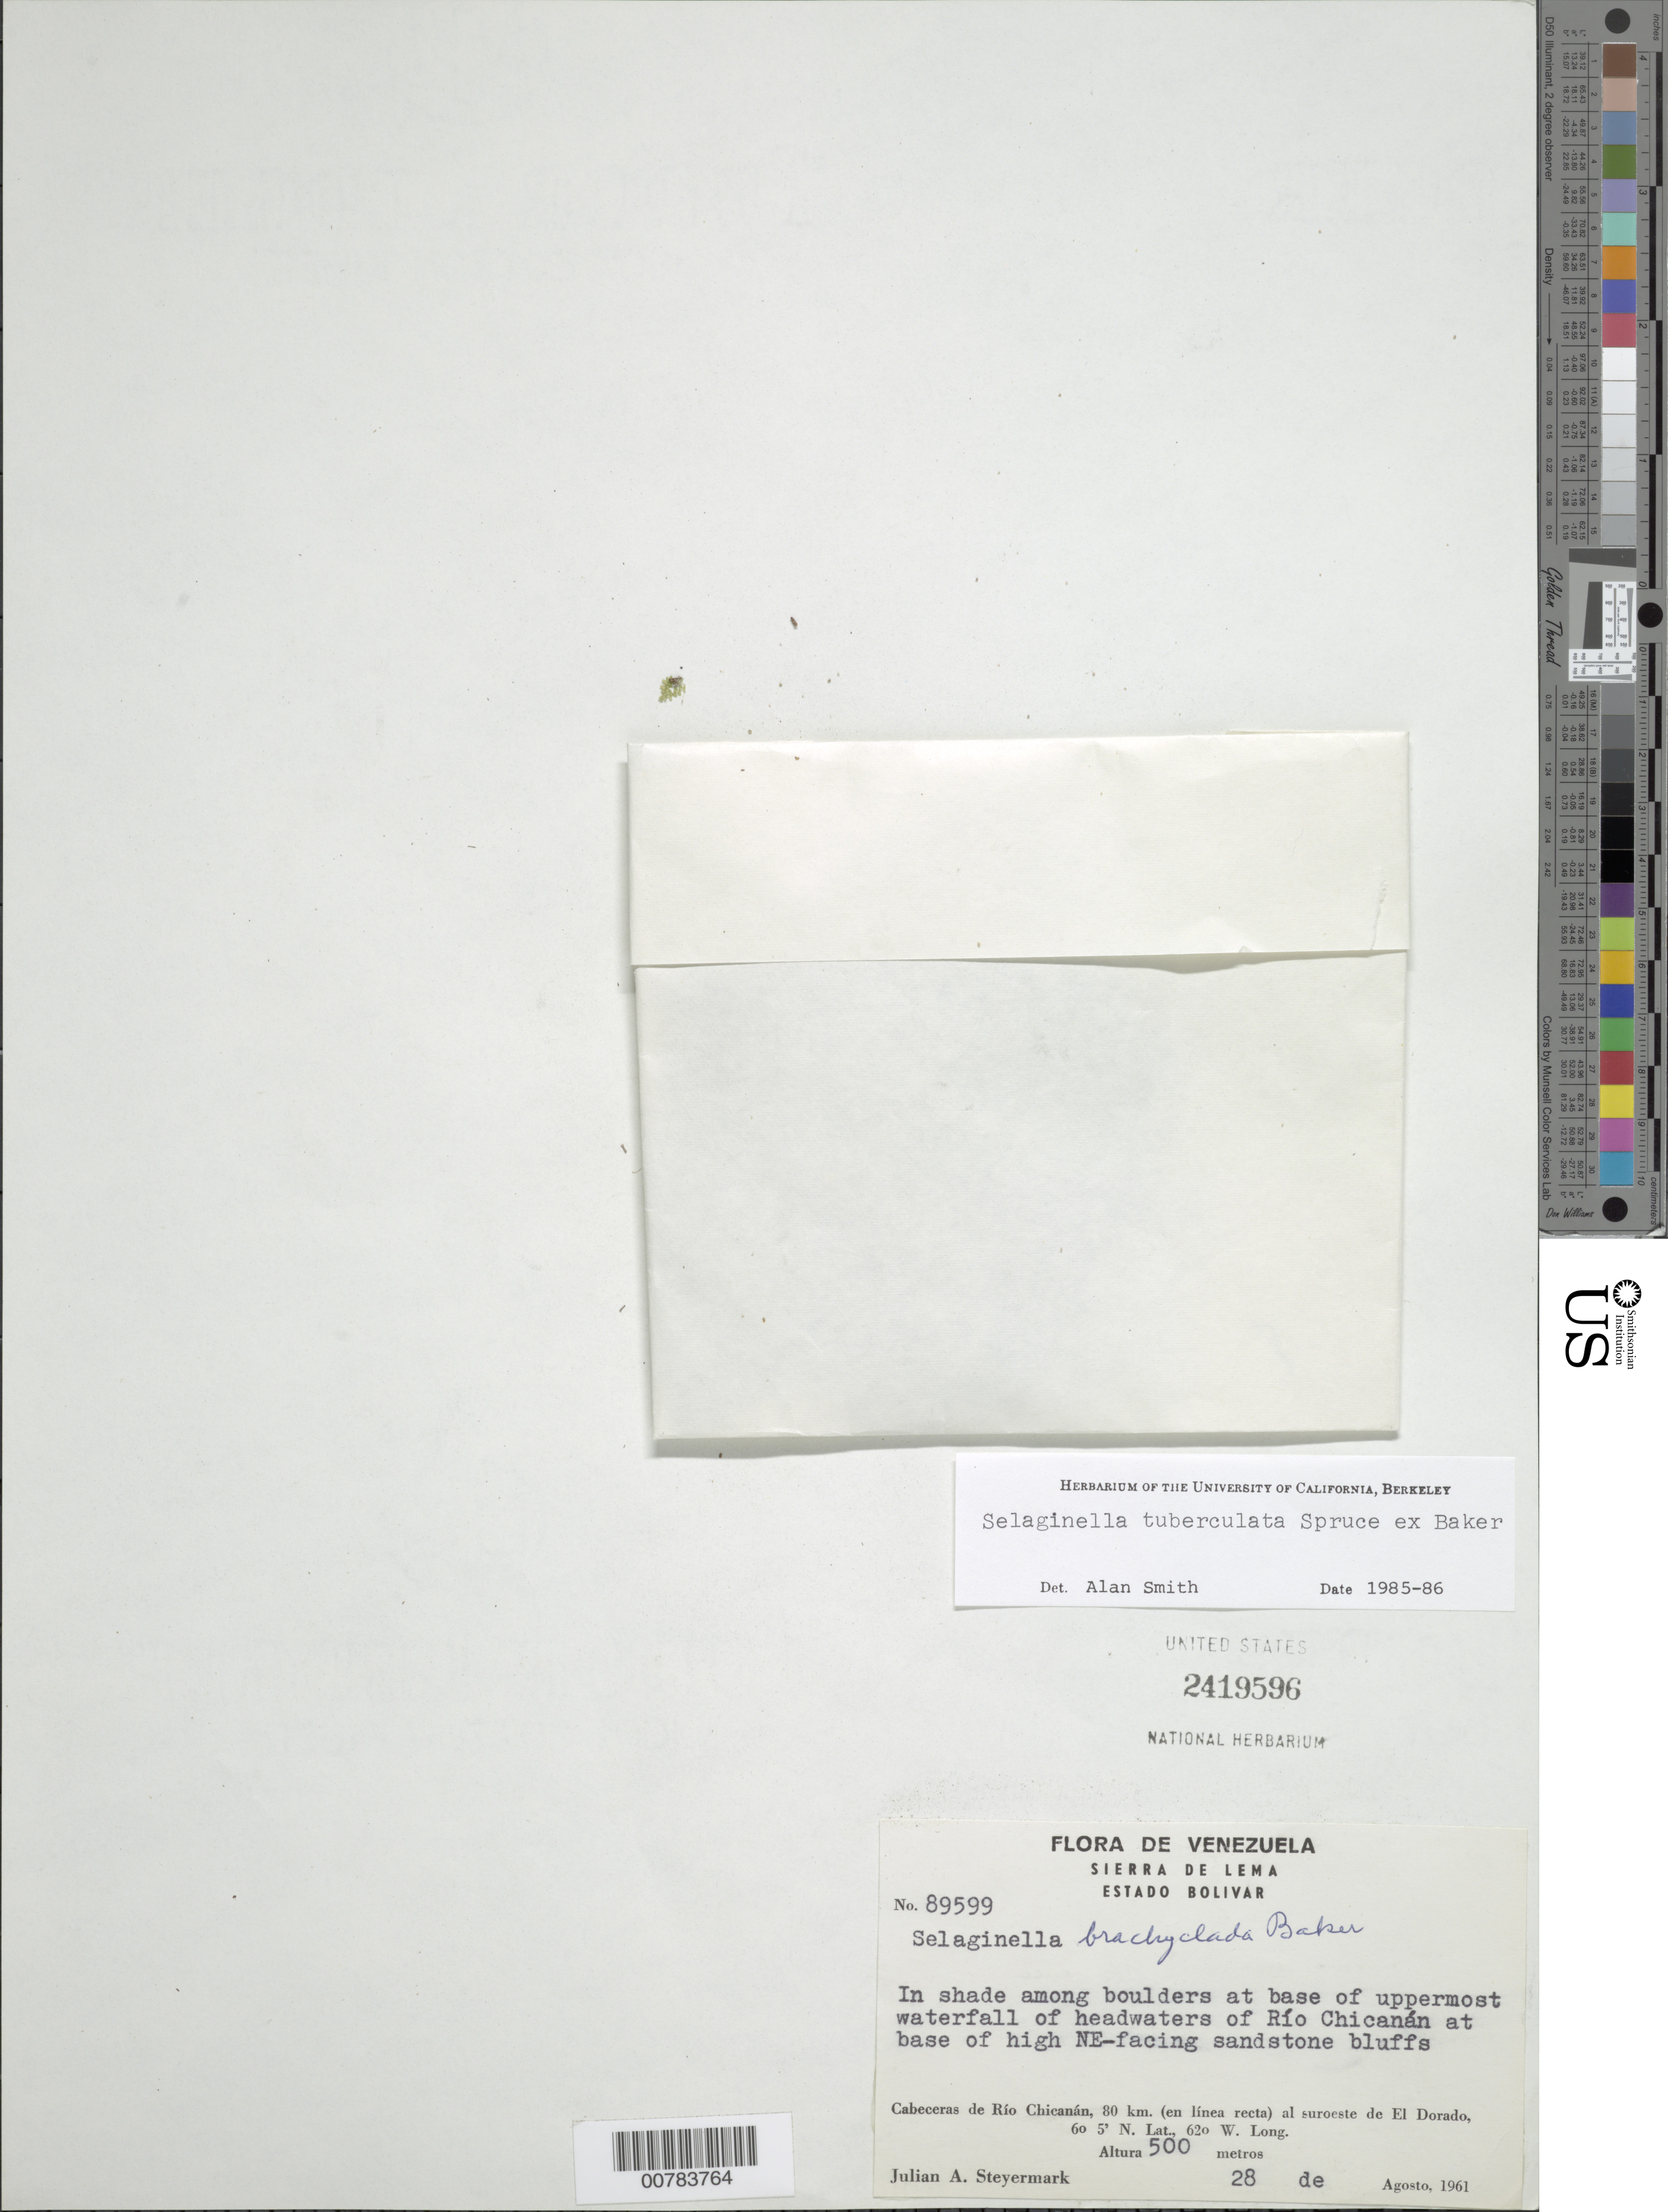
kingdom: Plantae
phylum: Tracheophyta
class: Lycopodiopsida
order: Selaginellales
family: Selaginellaceae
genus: Selaginella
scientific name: Selaginella tuberculata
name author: Spruce ex Baker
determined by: Smith, A.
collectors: J. Steyermark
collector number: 89599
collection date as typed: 28-Aug-61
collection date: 1961-08-28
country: Venezuela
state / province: Bolívar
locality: Sierra de Lema, Cabeceras de Río Chicanán, 80 km in straight line to SW of El Dorado, headwaters of Río Chicanán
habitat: Shaded boulders at base of upper waterfall; base of high NE-facing sandstone bluffs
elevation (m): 500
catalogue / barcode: US 2419596